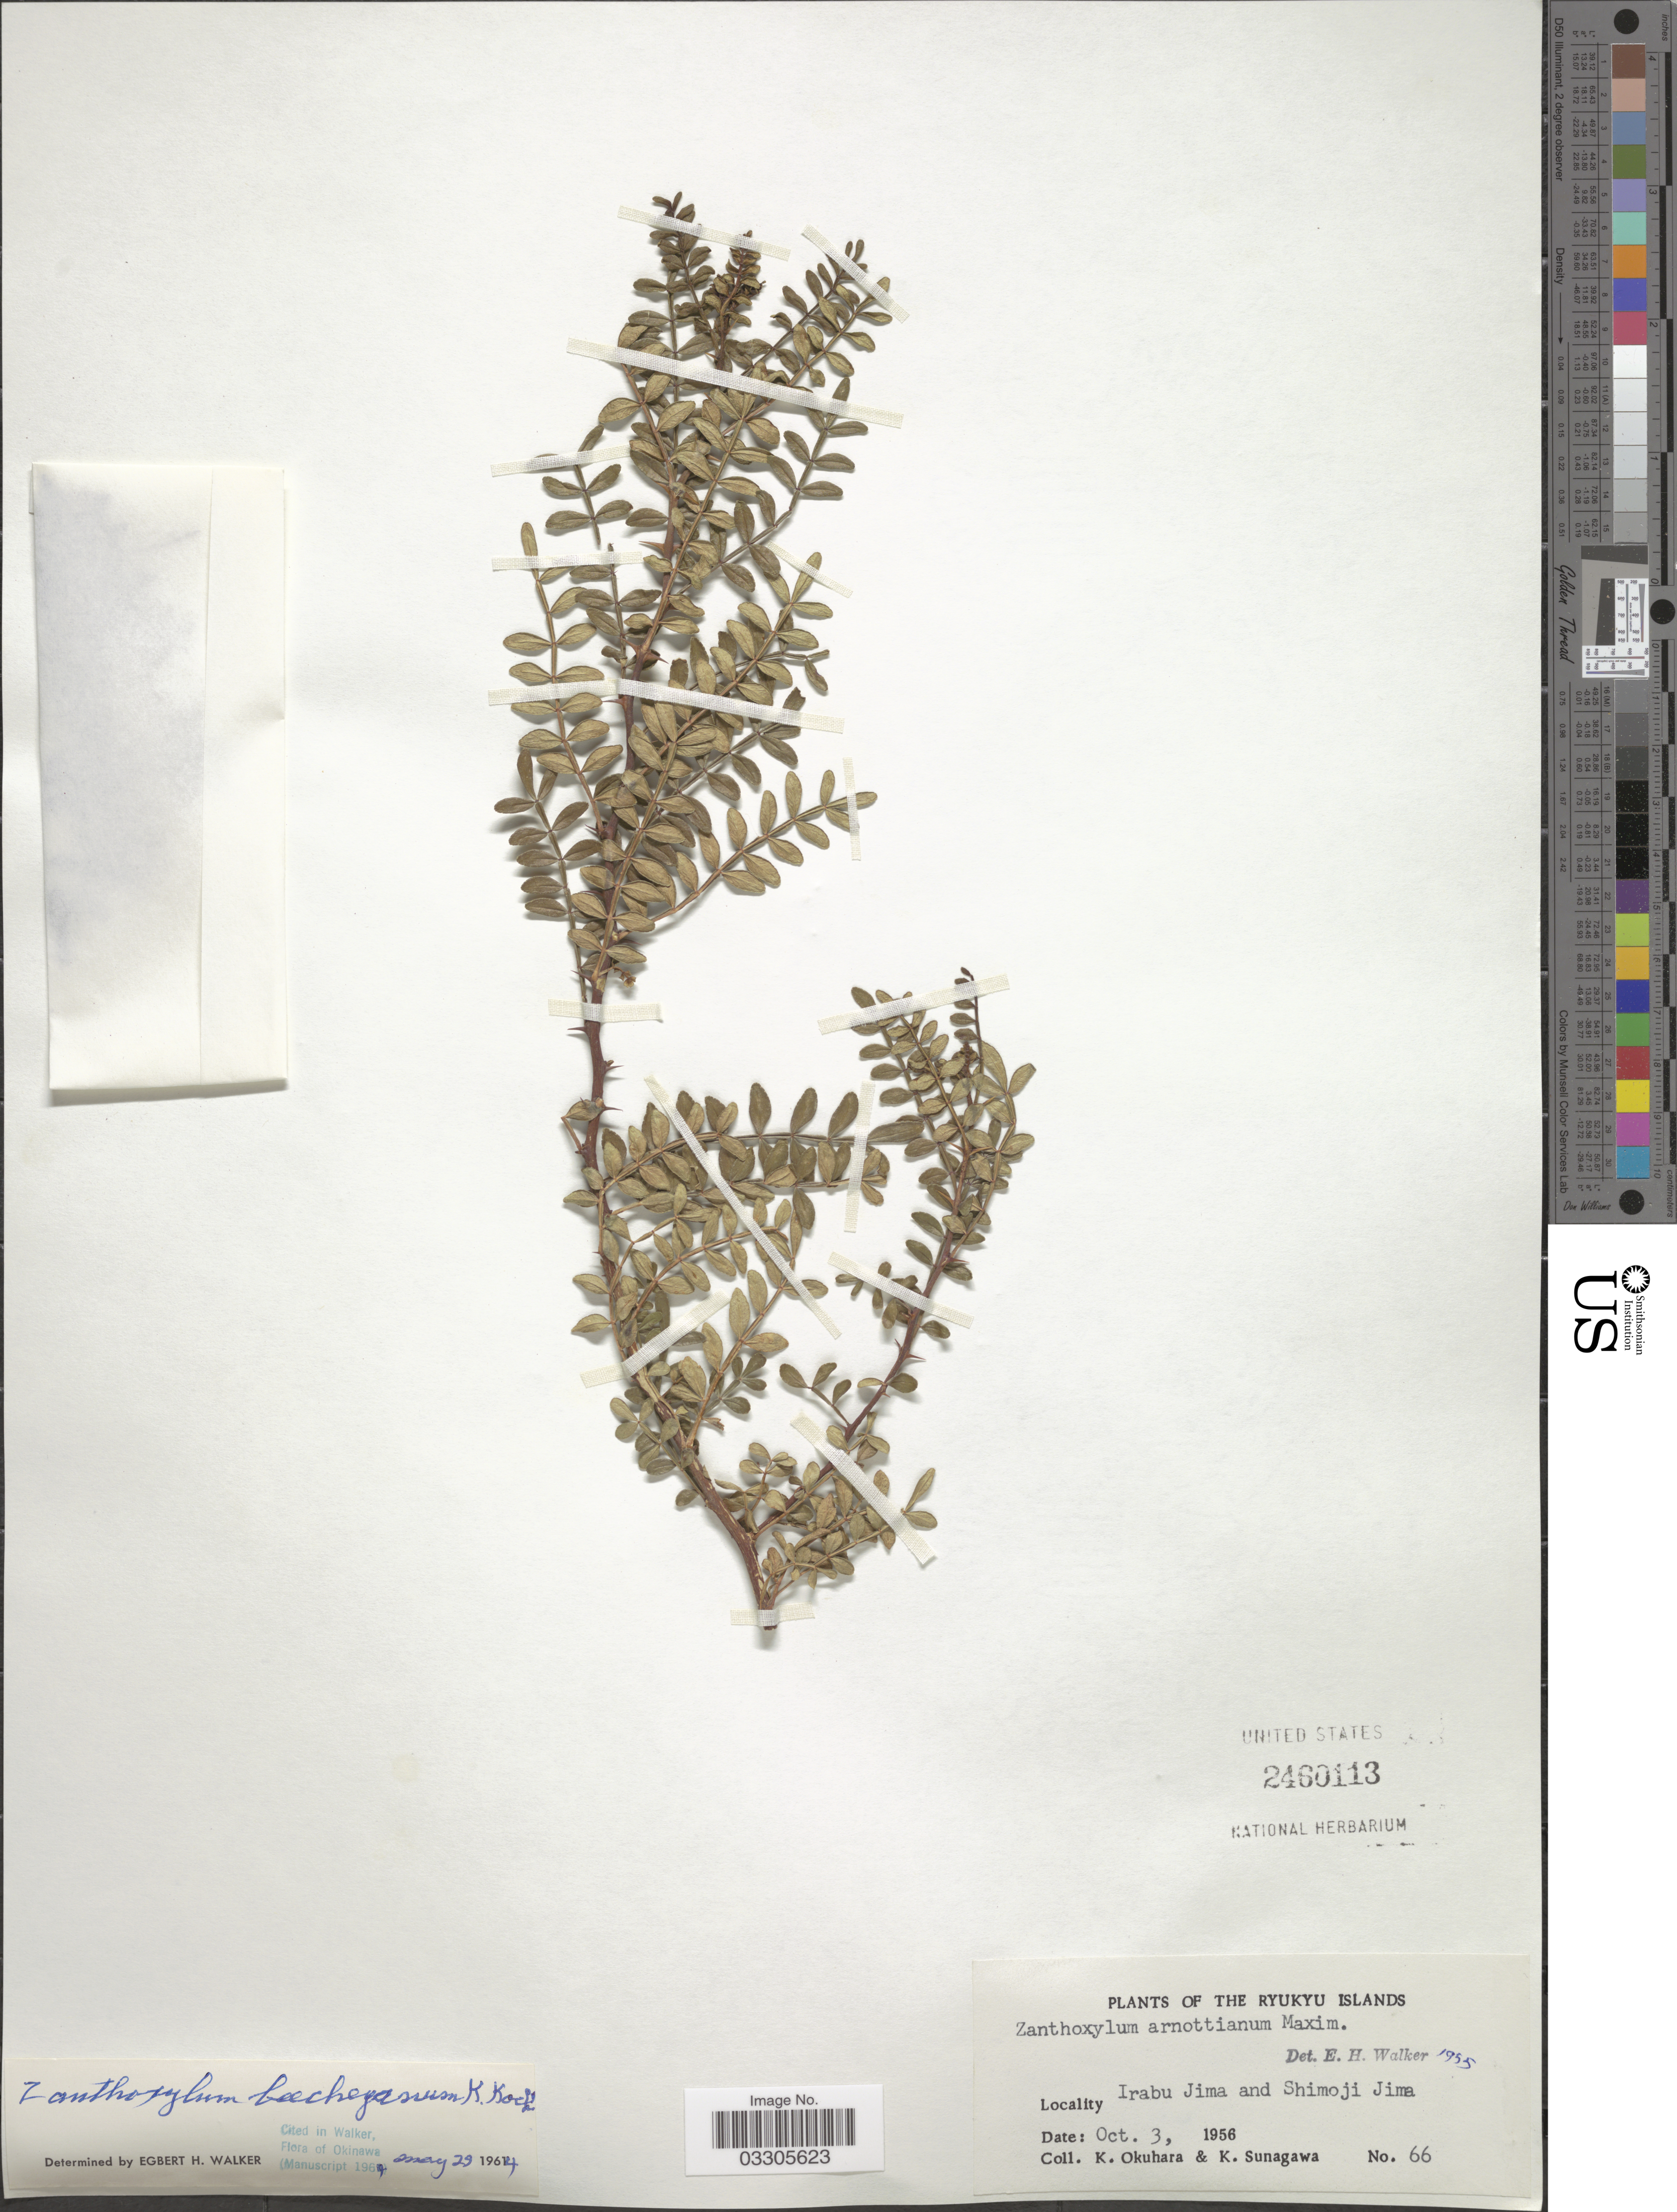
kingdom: Plantae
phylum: Tracheophyta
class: Magnoliopsida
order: Sapindales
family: Rutaceae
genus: Zanthoxylum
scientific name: Zanthoxylum beecheyanum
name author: K. Koch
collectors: K. Okuhara & K. Sunagawa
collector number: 66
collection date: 1956-10-03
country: Japan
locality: The Ryukyu Islands, Irabu Jima and Shimoji Jima.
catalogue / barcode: US 2460113